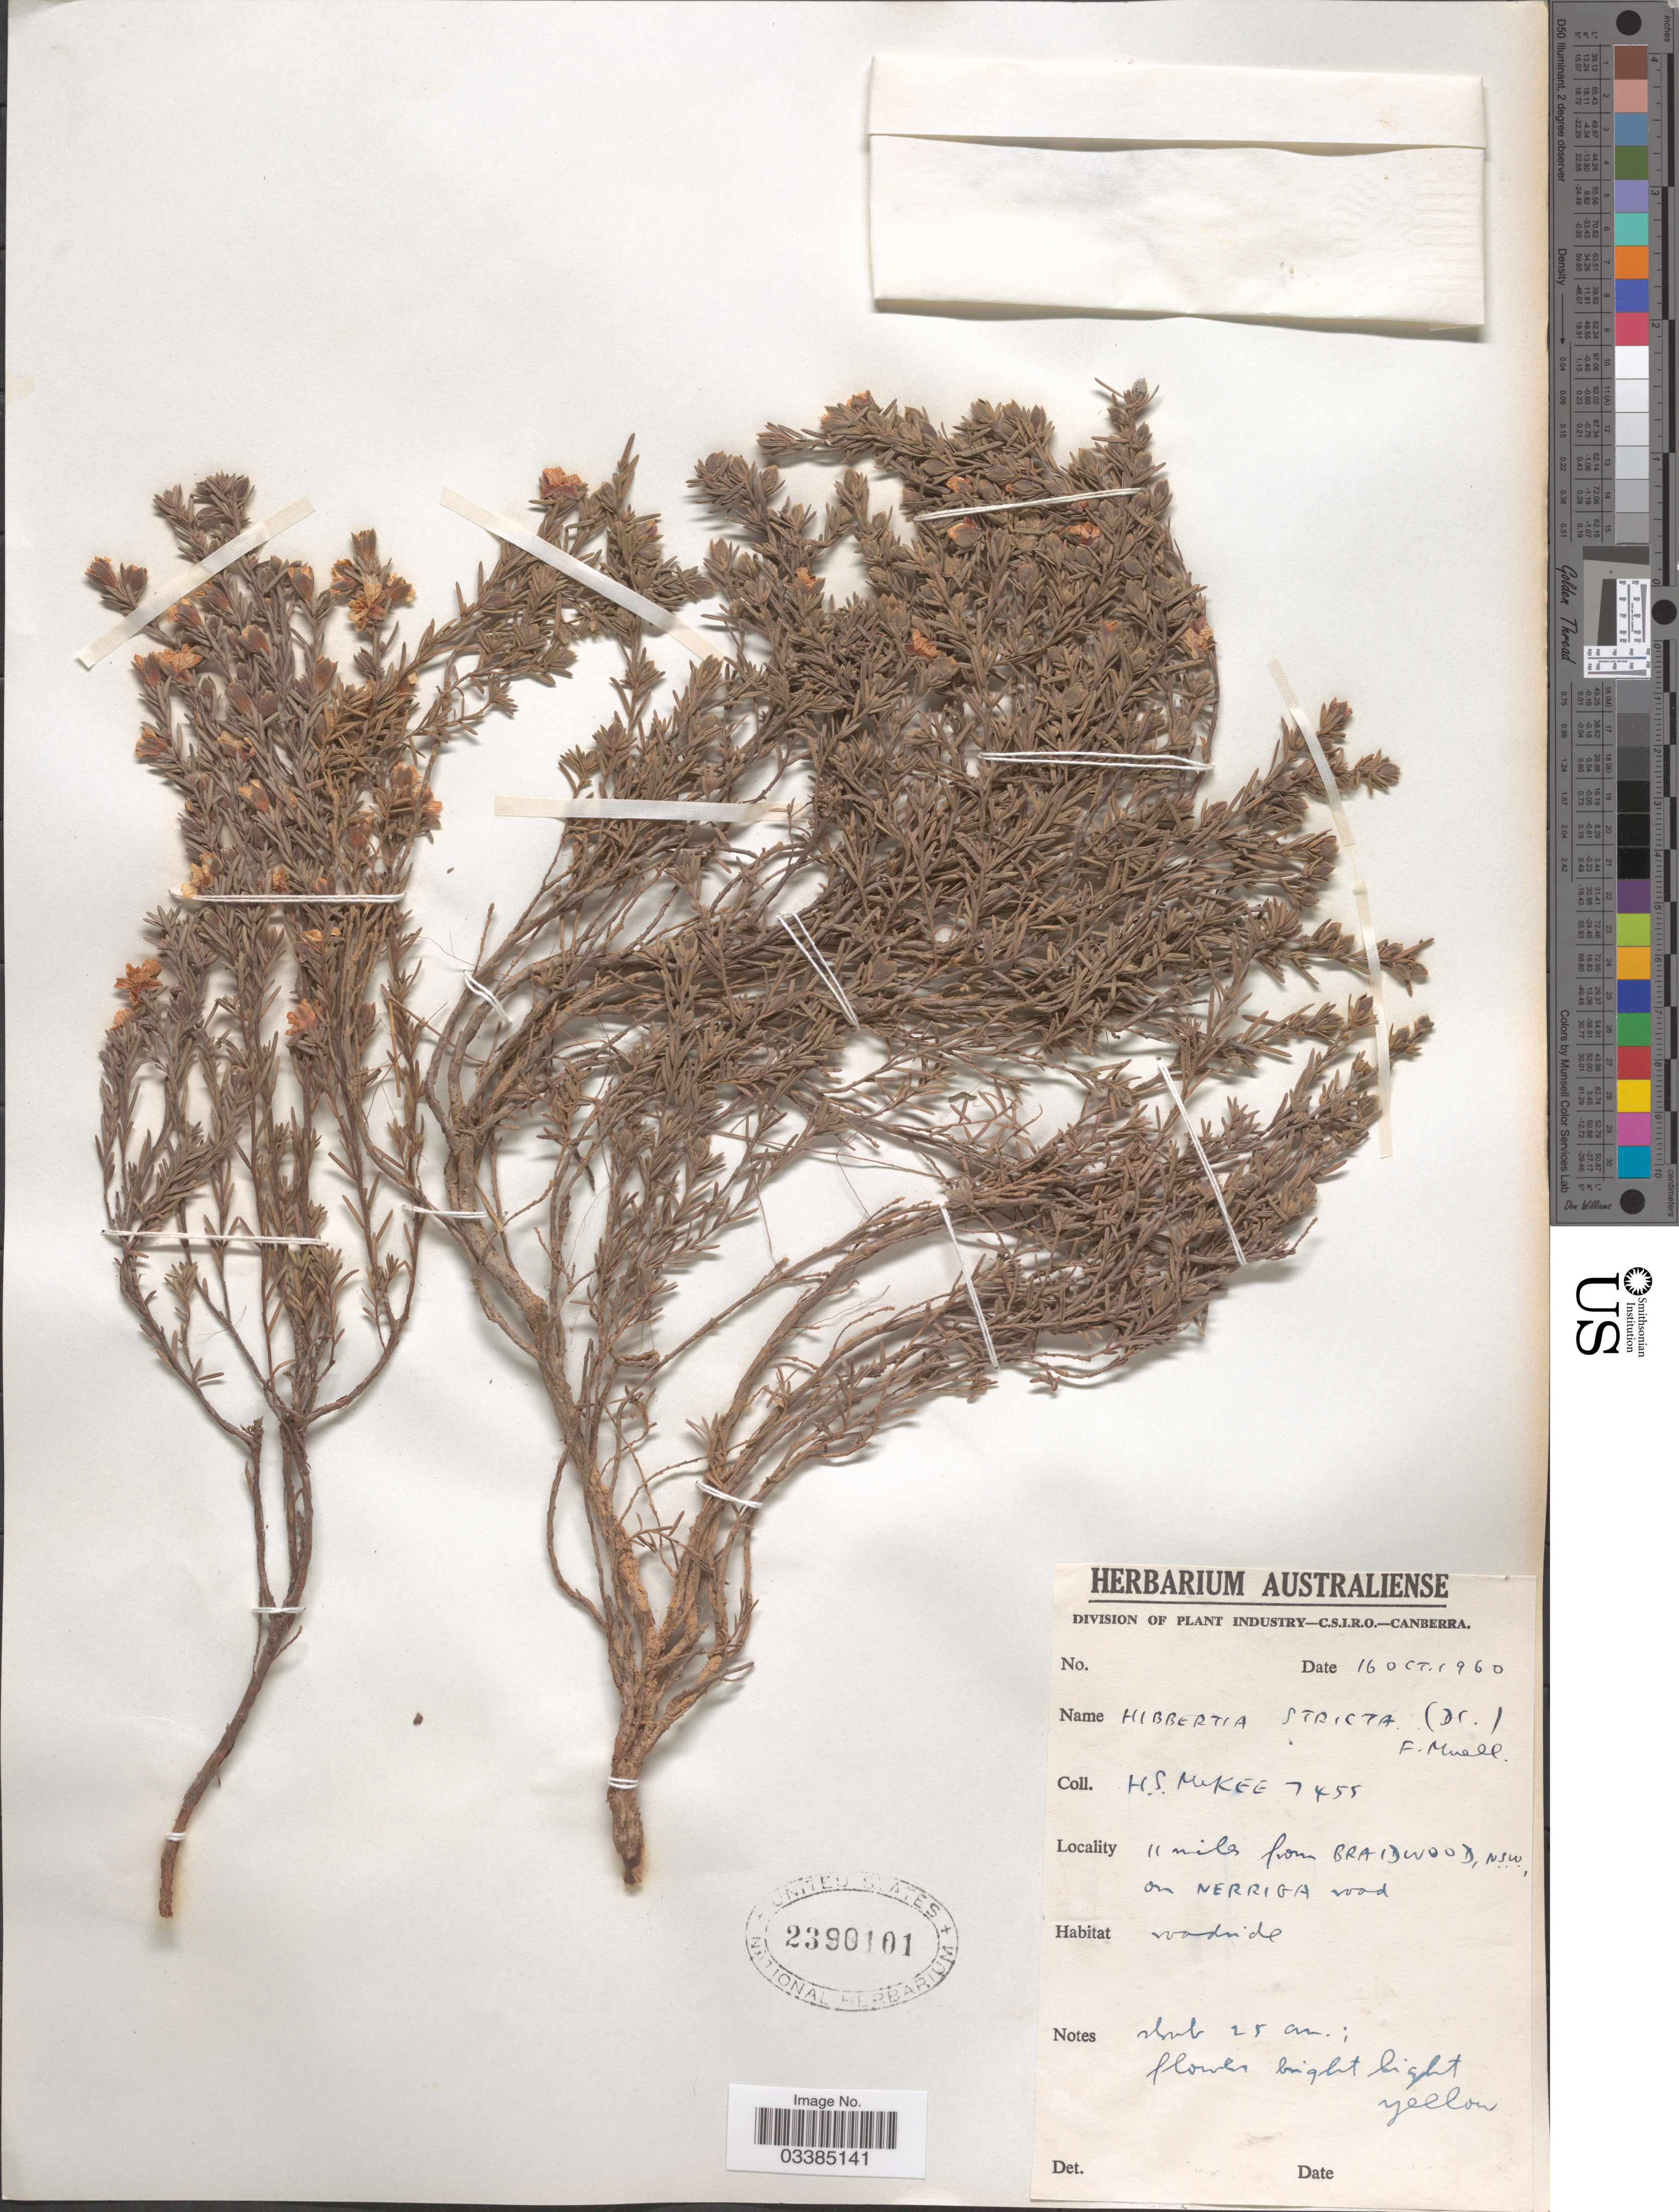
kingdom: Plantae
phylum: Tracheophyta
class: Magnoliopsida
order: Dilleniales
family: Dilleniaceae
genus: Hibbertia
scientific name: Hibbertia stricta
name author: R. Br. ex DC.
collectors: H. S. McKee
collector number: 7455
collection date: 1960-10-16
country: Australia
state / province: New South Wales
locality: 11 miles from Bradwood, on Nerriga road.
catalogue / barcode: US 2390101